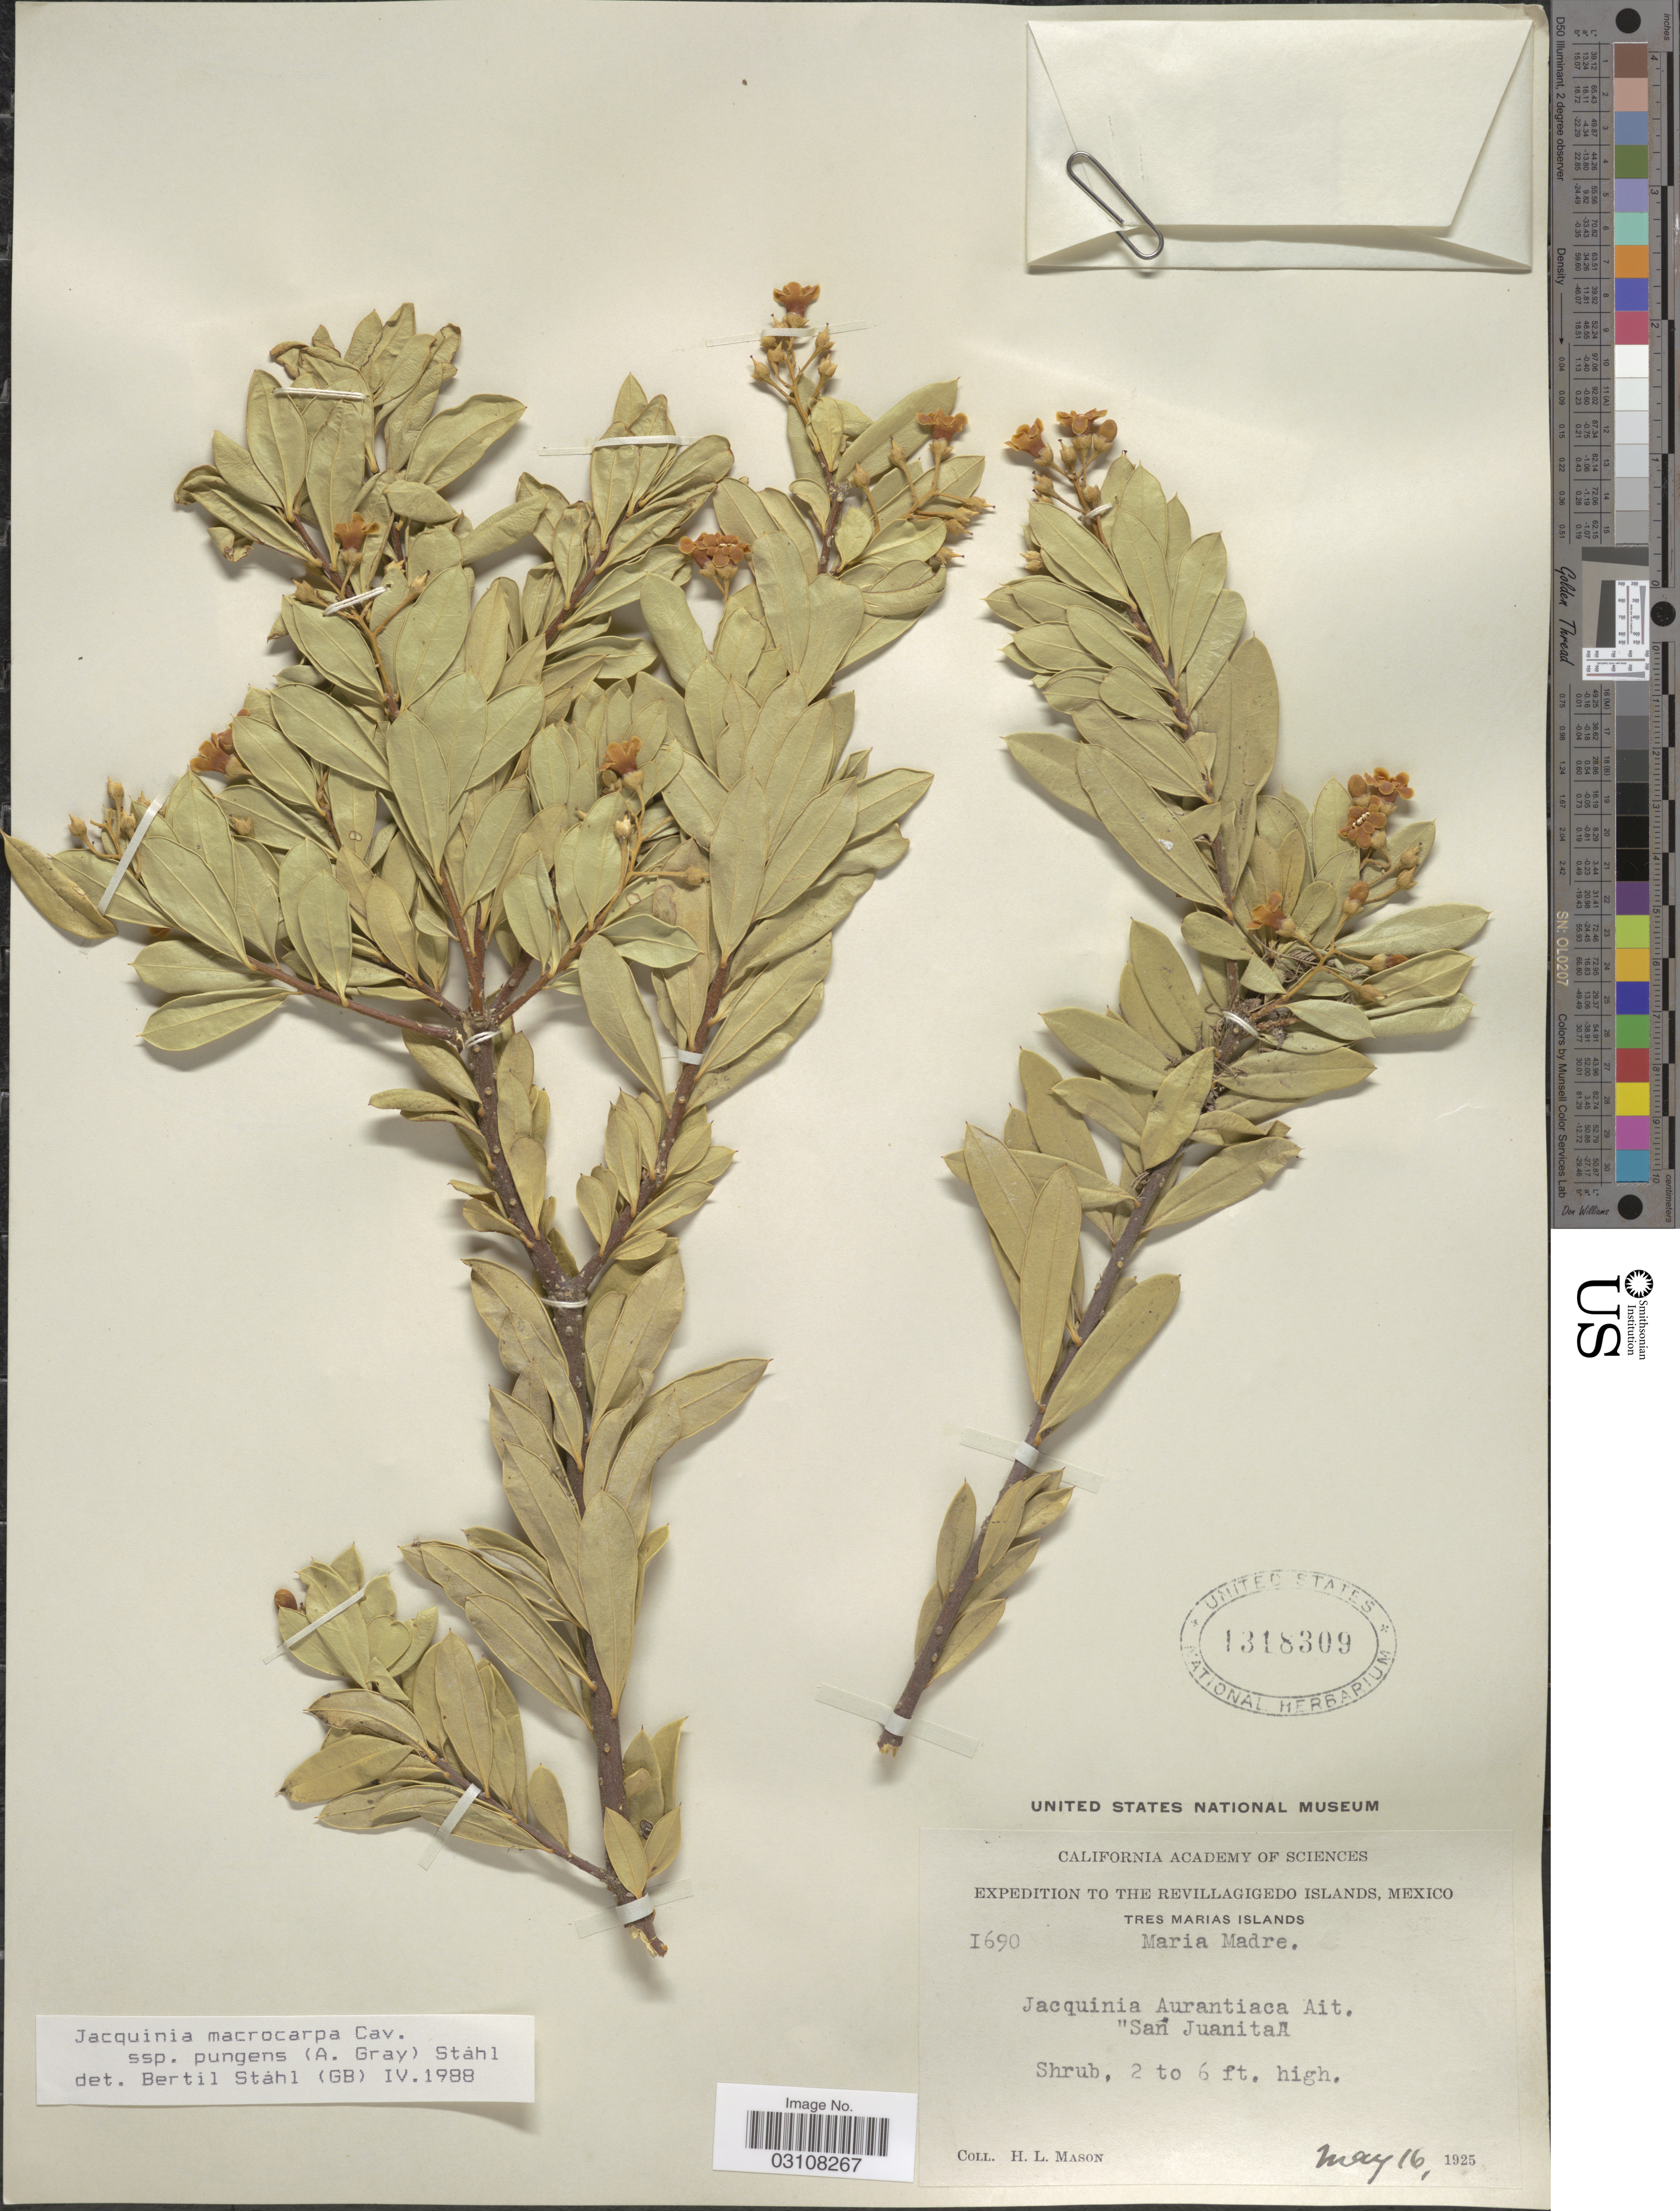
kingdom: Plantae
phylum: Tracheophyta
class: Magnoliopsida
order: Ericales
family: Primulaceae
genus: Jacquinia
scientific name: Jacquinia macrocarpa subsp. pungens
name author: Cav.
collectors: H. L. Mason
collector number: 1690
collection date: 1925-05-16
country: Mexico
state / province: Nayarit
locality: The Revillagigedo Islands. Tres Marias Islands. Maria Madre. 'San JuanitaA.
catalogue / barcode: US 1318309